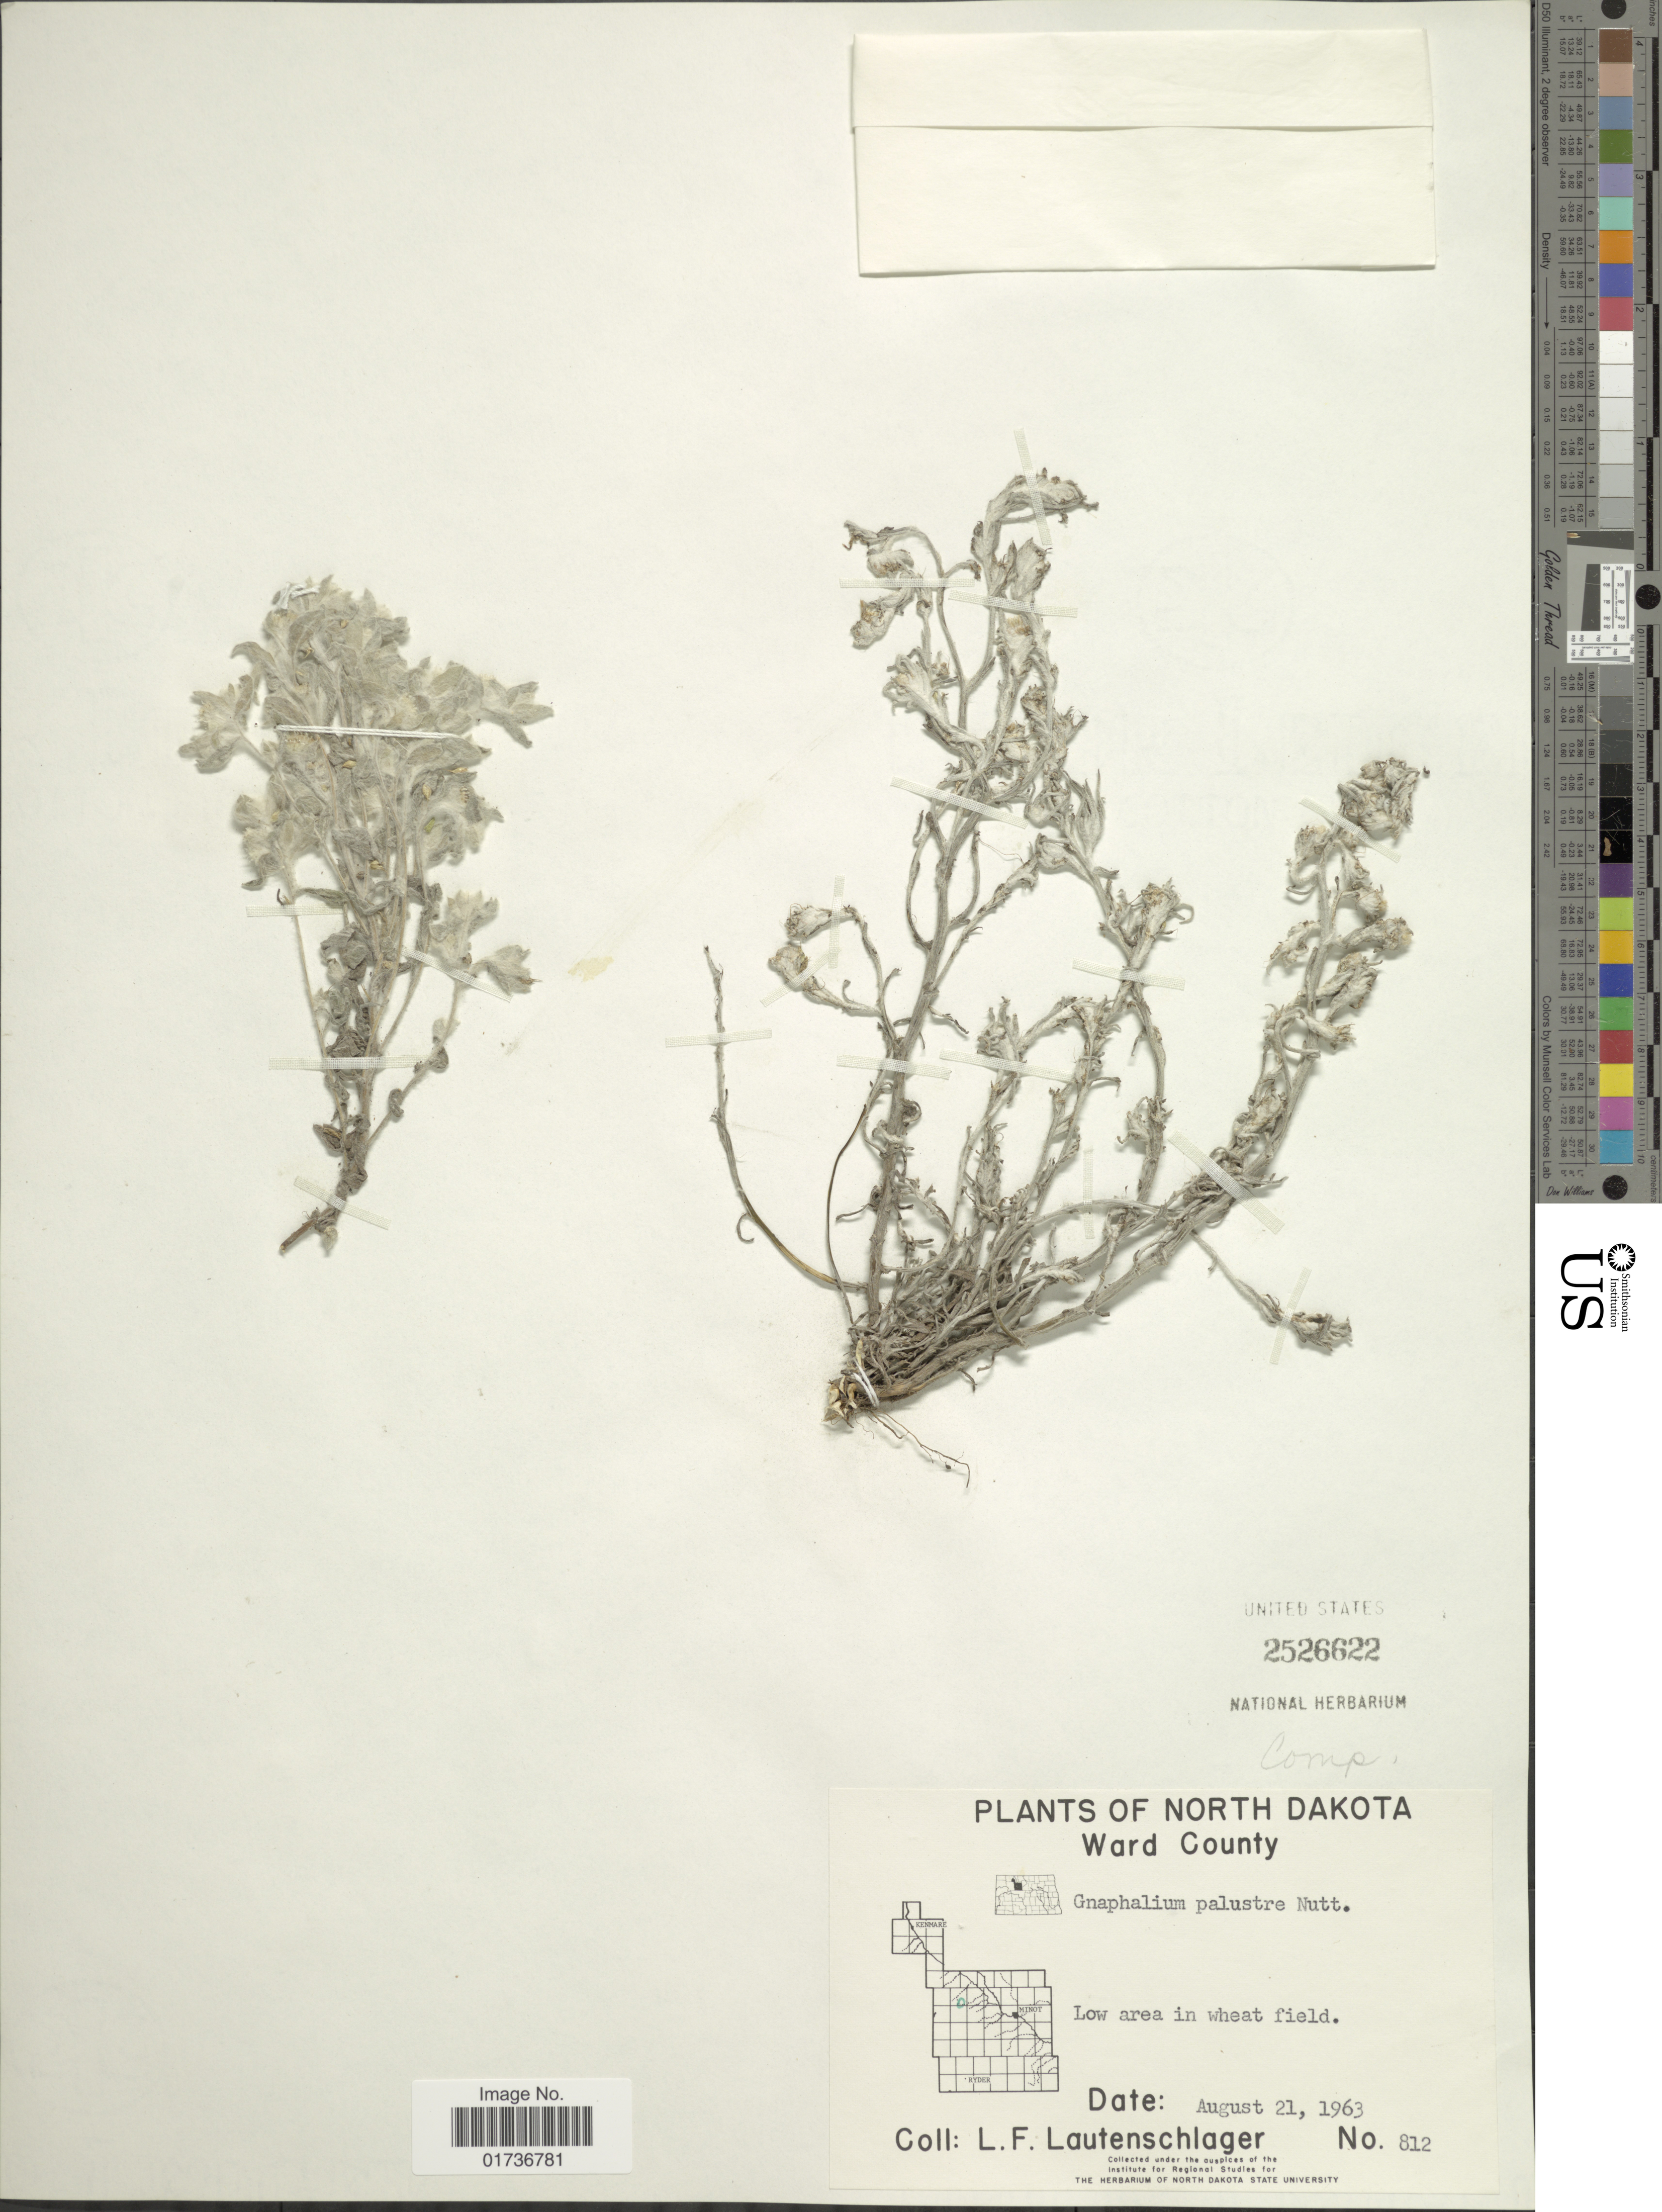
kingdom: Plantae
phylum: Tracheophyta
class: Magnoliopsida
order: Asterales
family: Asteraceae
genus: Gnaphalium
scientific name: Gnaphalium palustre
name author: Nutt.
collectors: L. Lautenschlager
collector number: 812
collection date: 1963-08-21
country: United States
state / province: North Dakota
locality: Ward County, Low area in wheat field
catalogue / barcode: US 2526622